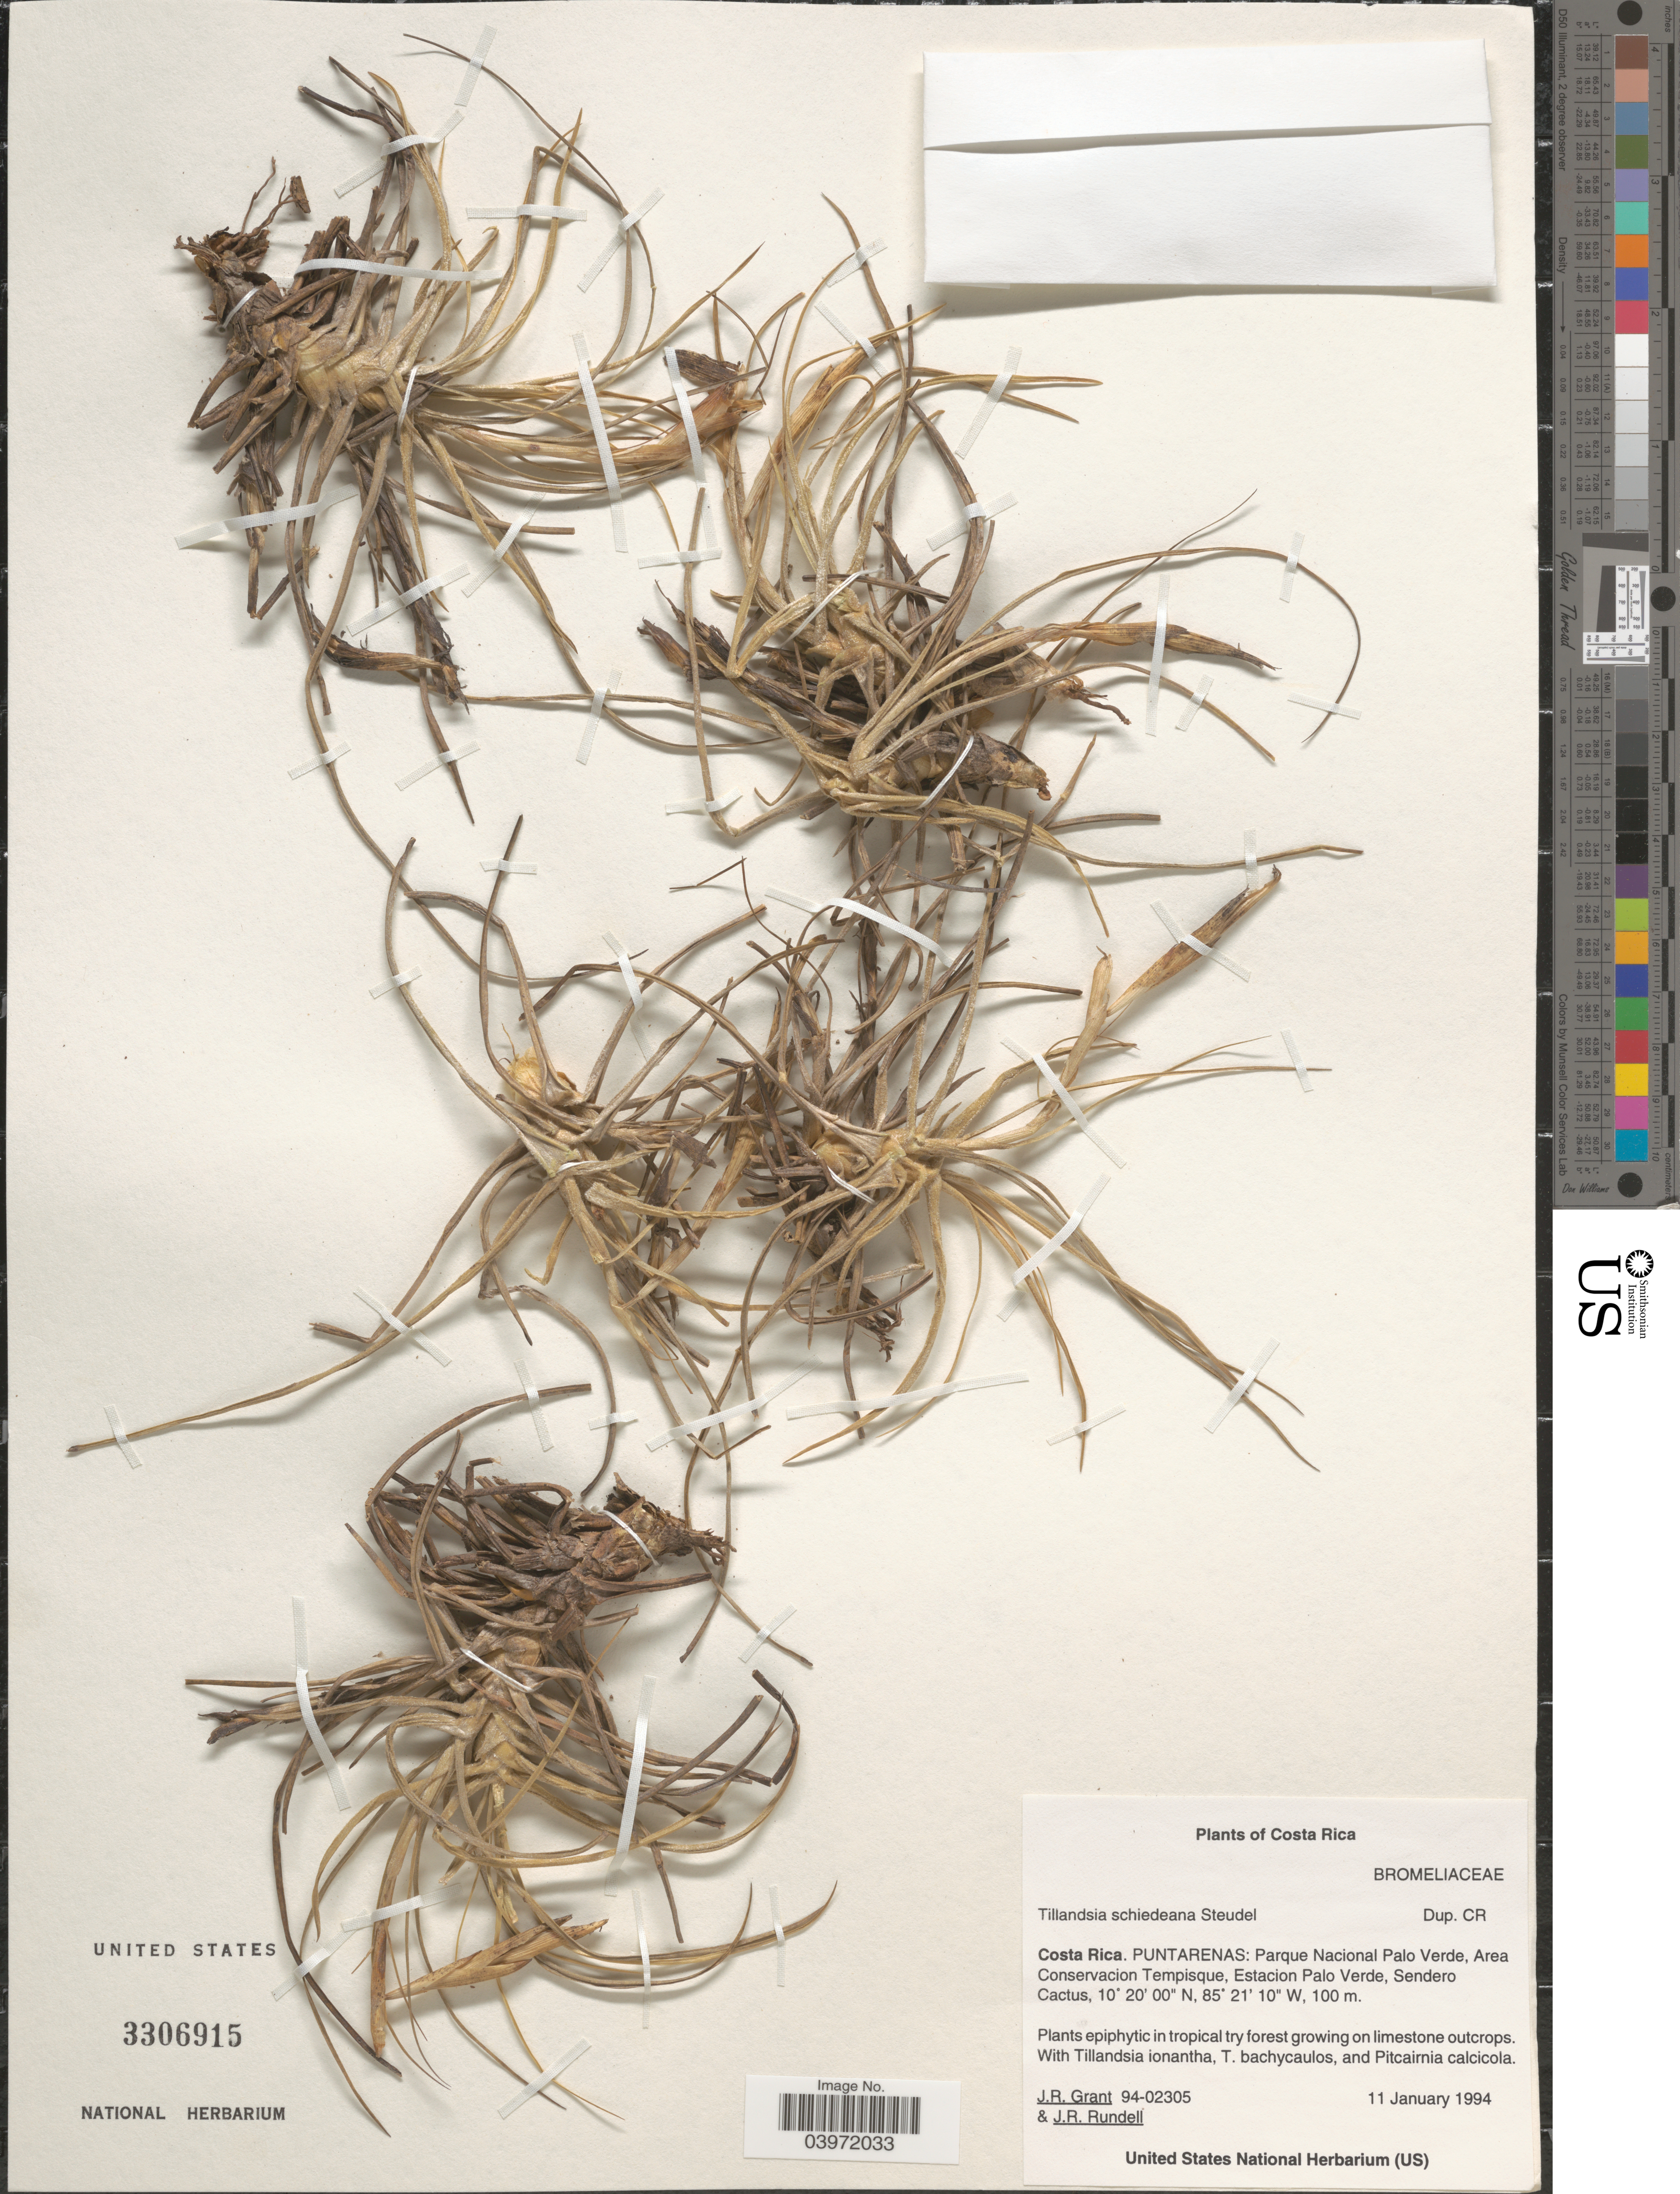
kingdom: Plantae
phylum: Tracheophyta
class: Liliopsida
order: Poales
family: Bromeliaceae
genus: Tillandsia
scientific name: Tillandsia schiedeana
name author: Steud.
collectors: J. Grant & J. R. Rundell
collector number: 94-02305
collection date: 1994-01-11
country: Costa Rica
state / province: Puntarenas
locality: Parque Nacional Palo Verde, Area Conservacion Tempisque, Estacion Palo Verde, Sendero Cactus.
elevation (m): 100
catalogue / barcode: US 3306915